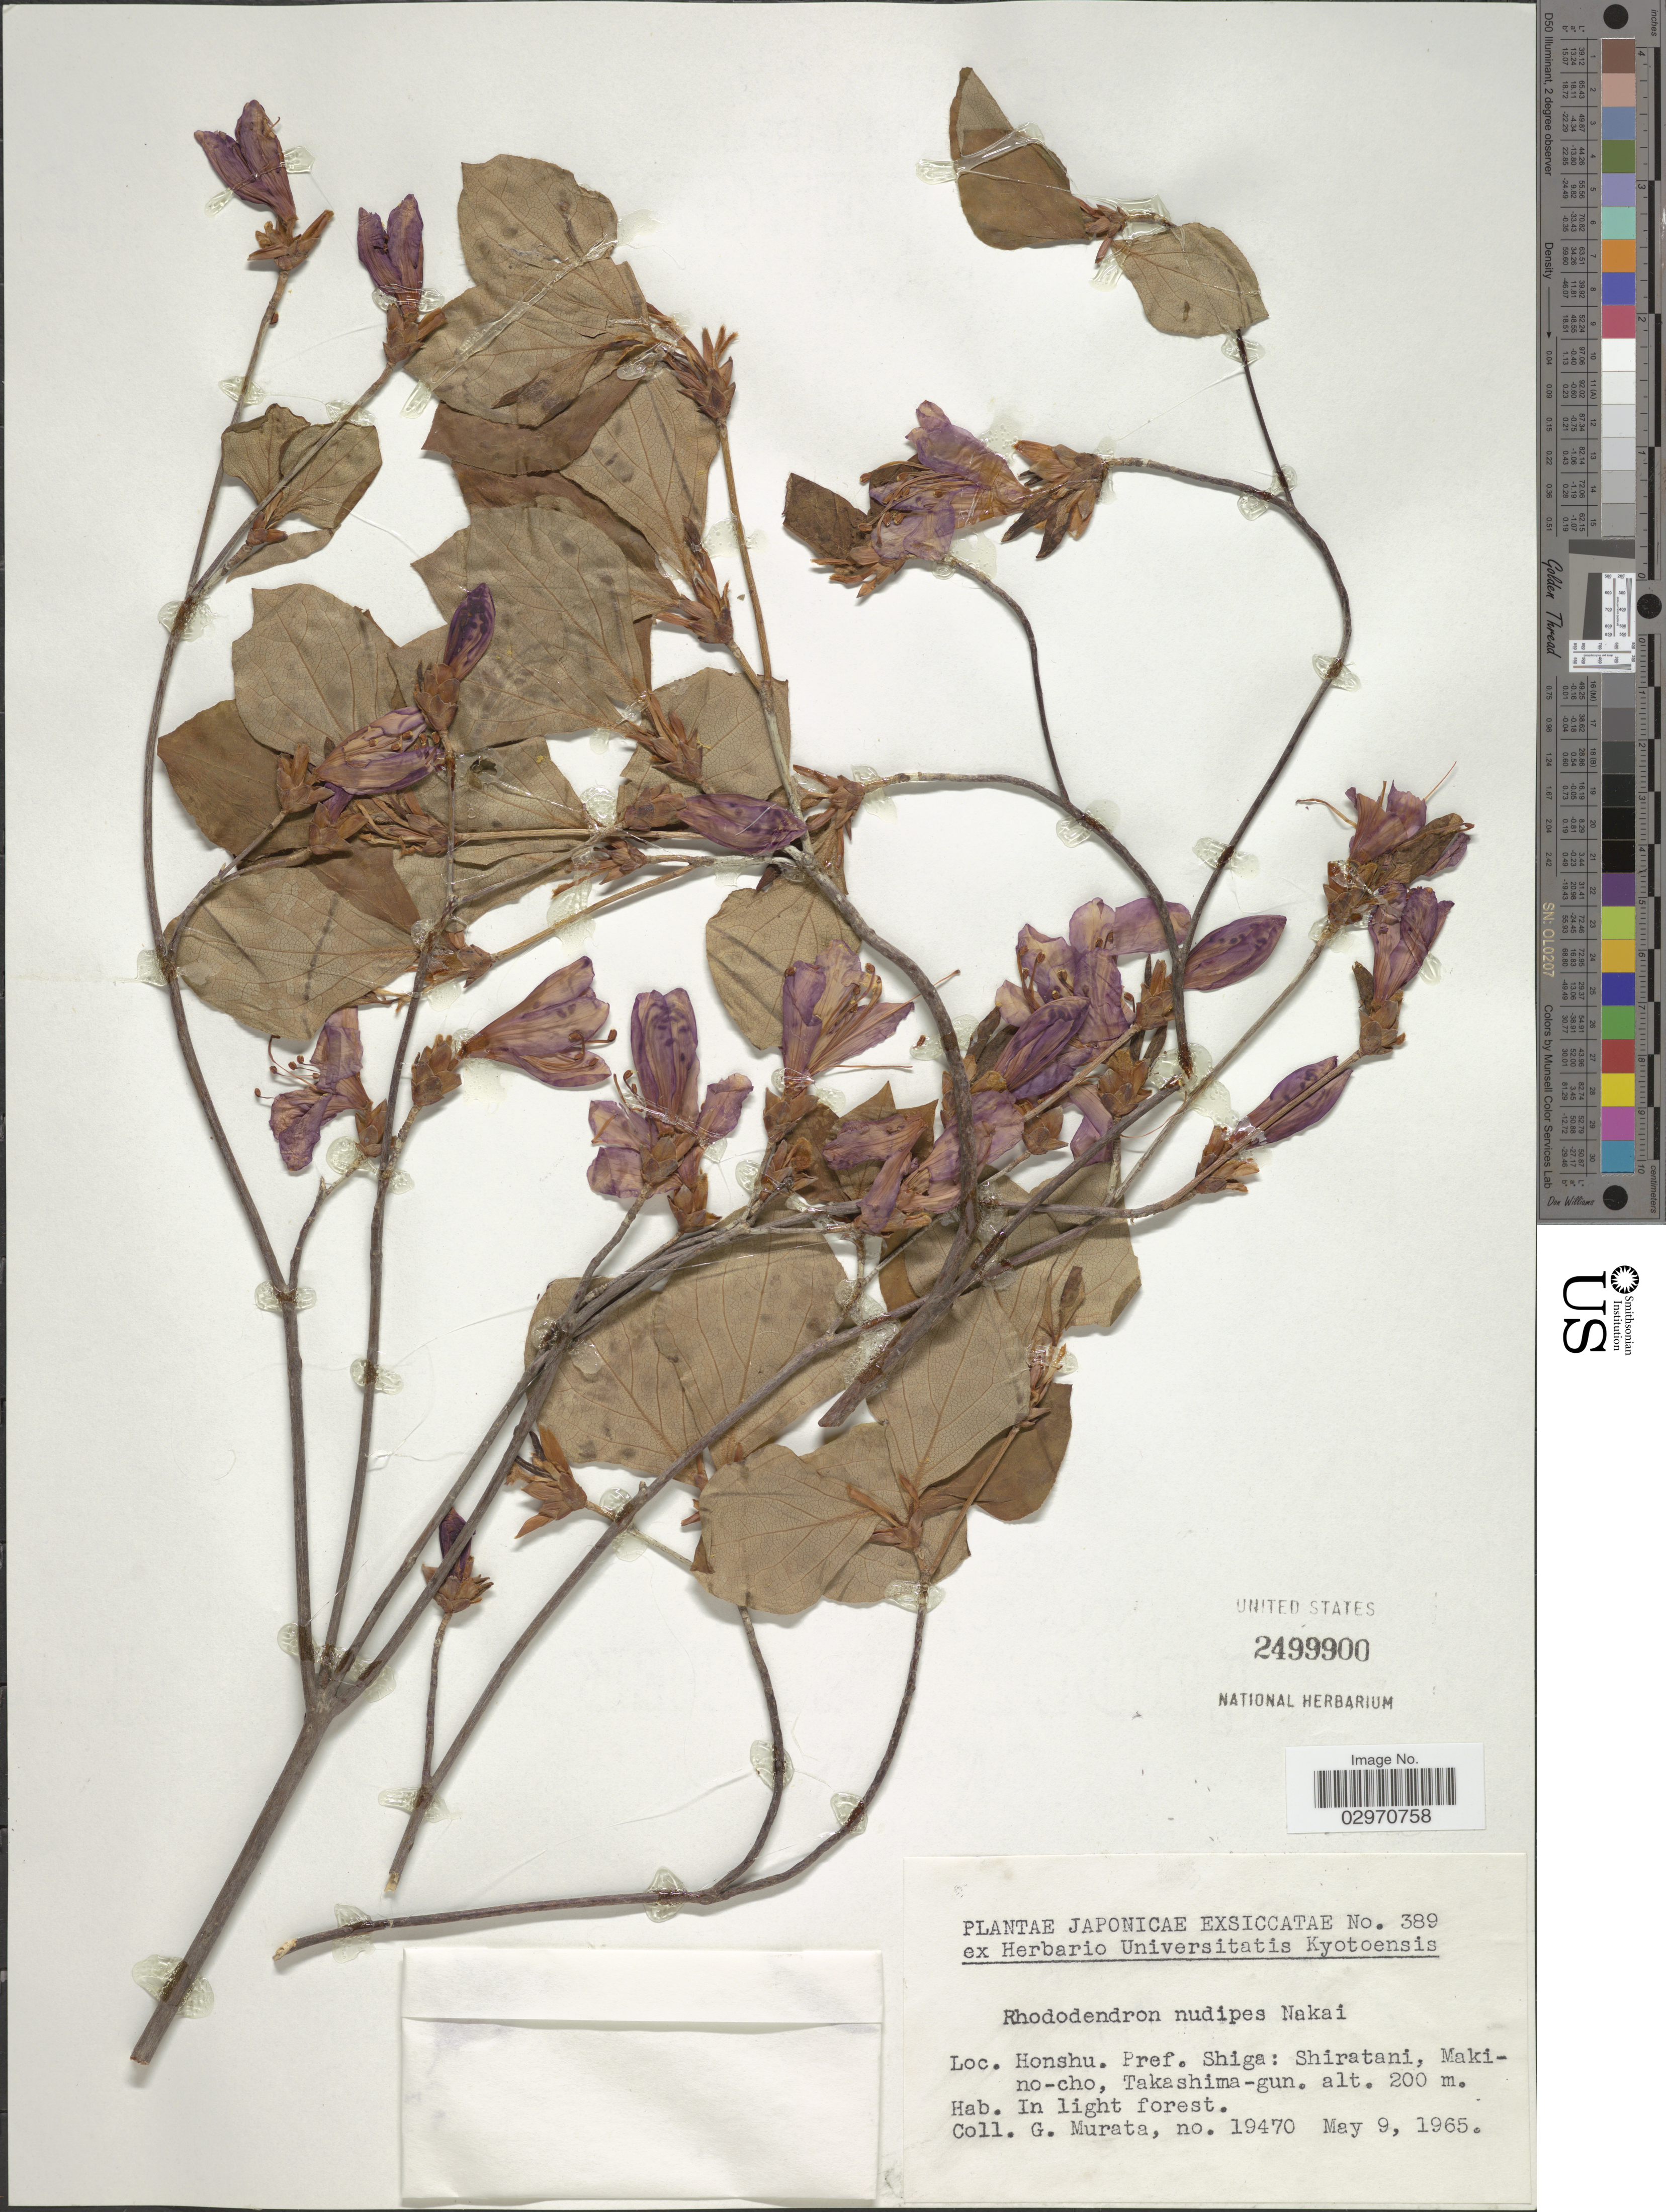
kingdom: Plantae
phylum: Tracheophyta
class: Magnoliopsida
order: Ericales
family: Ericaceae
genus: Rhododendron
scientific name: Rhododendron farrerae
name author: Sweet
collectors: G. Murata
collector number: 19470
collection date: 1965-05-09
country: Japan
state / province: Siga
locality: Honshu. Pref. Shiga: Shiratani, Makino-cho, Takashima-gun.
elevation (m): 200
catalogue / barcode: US 2499900